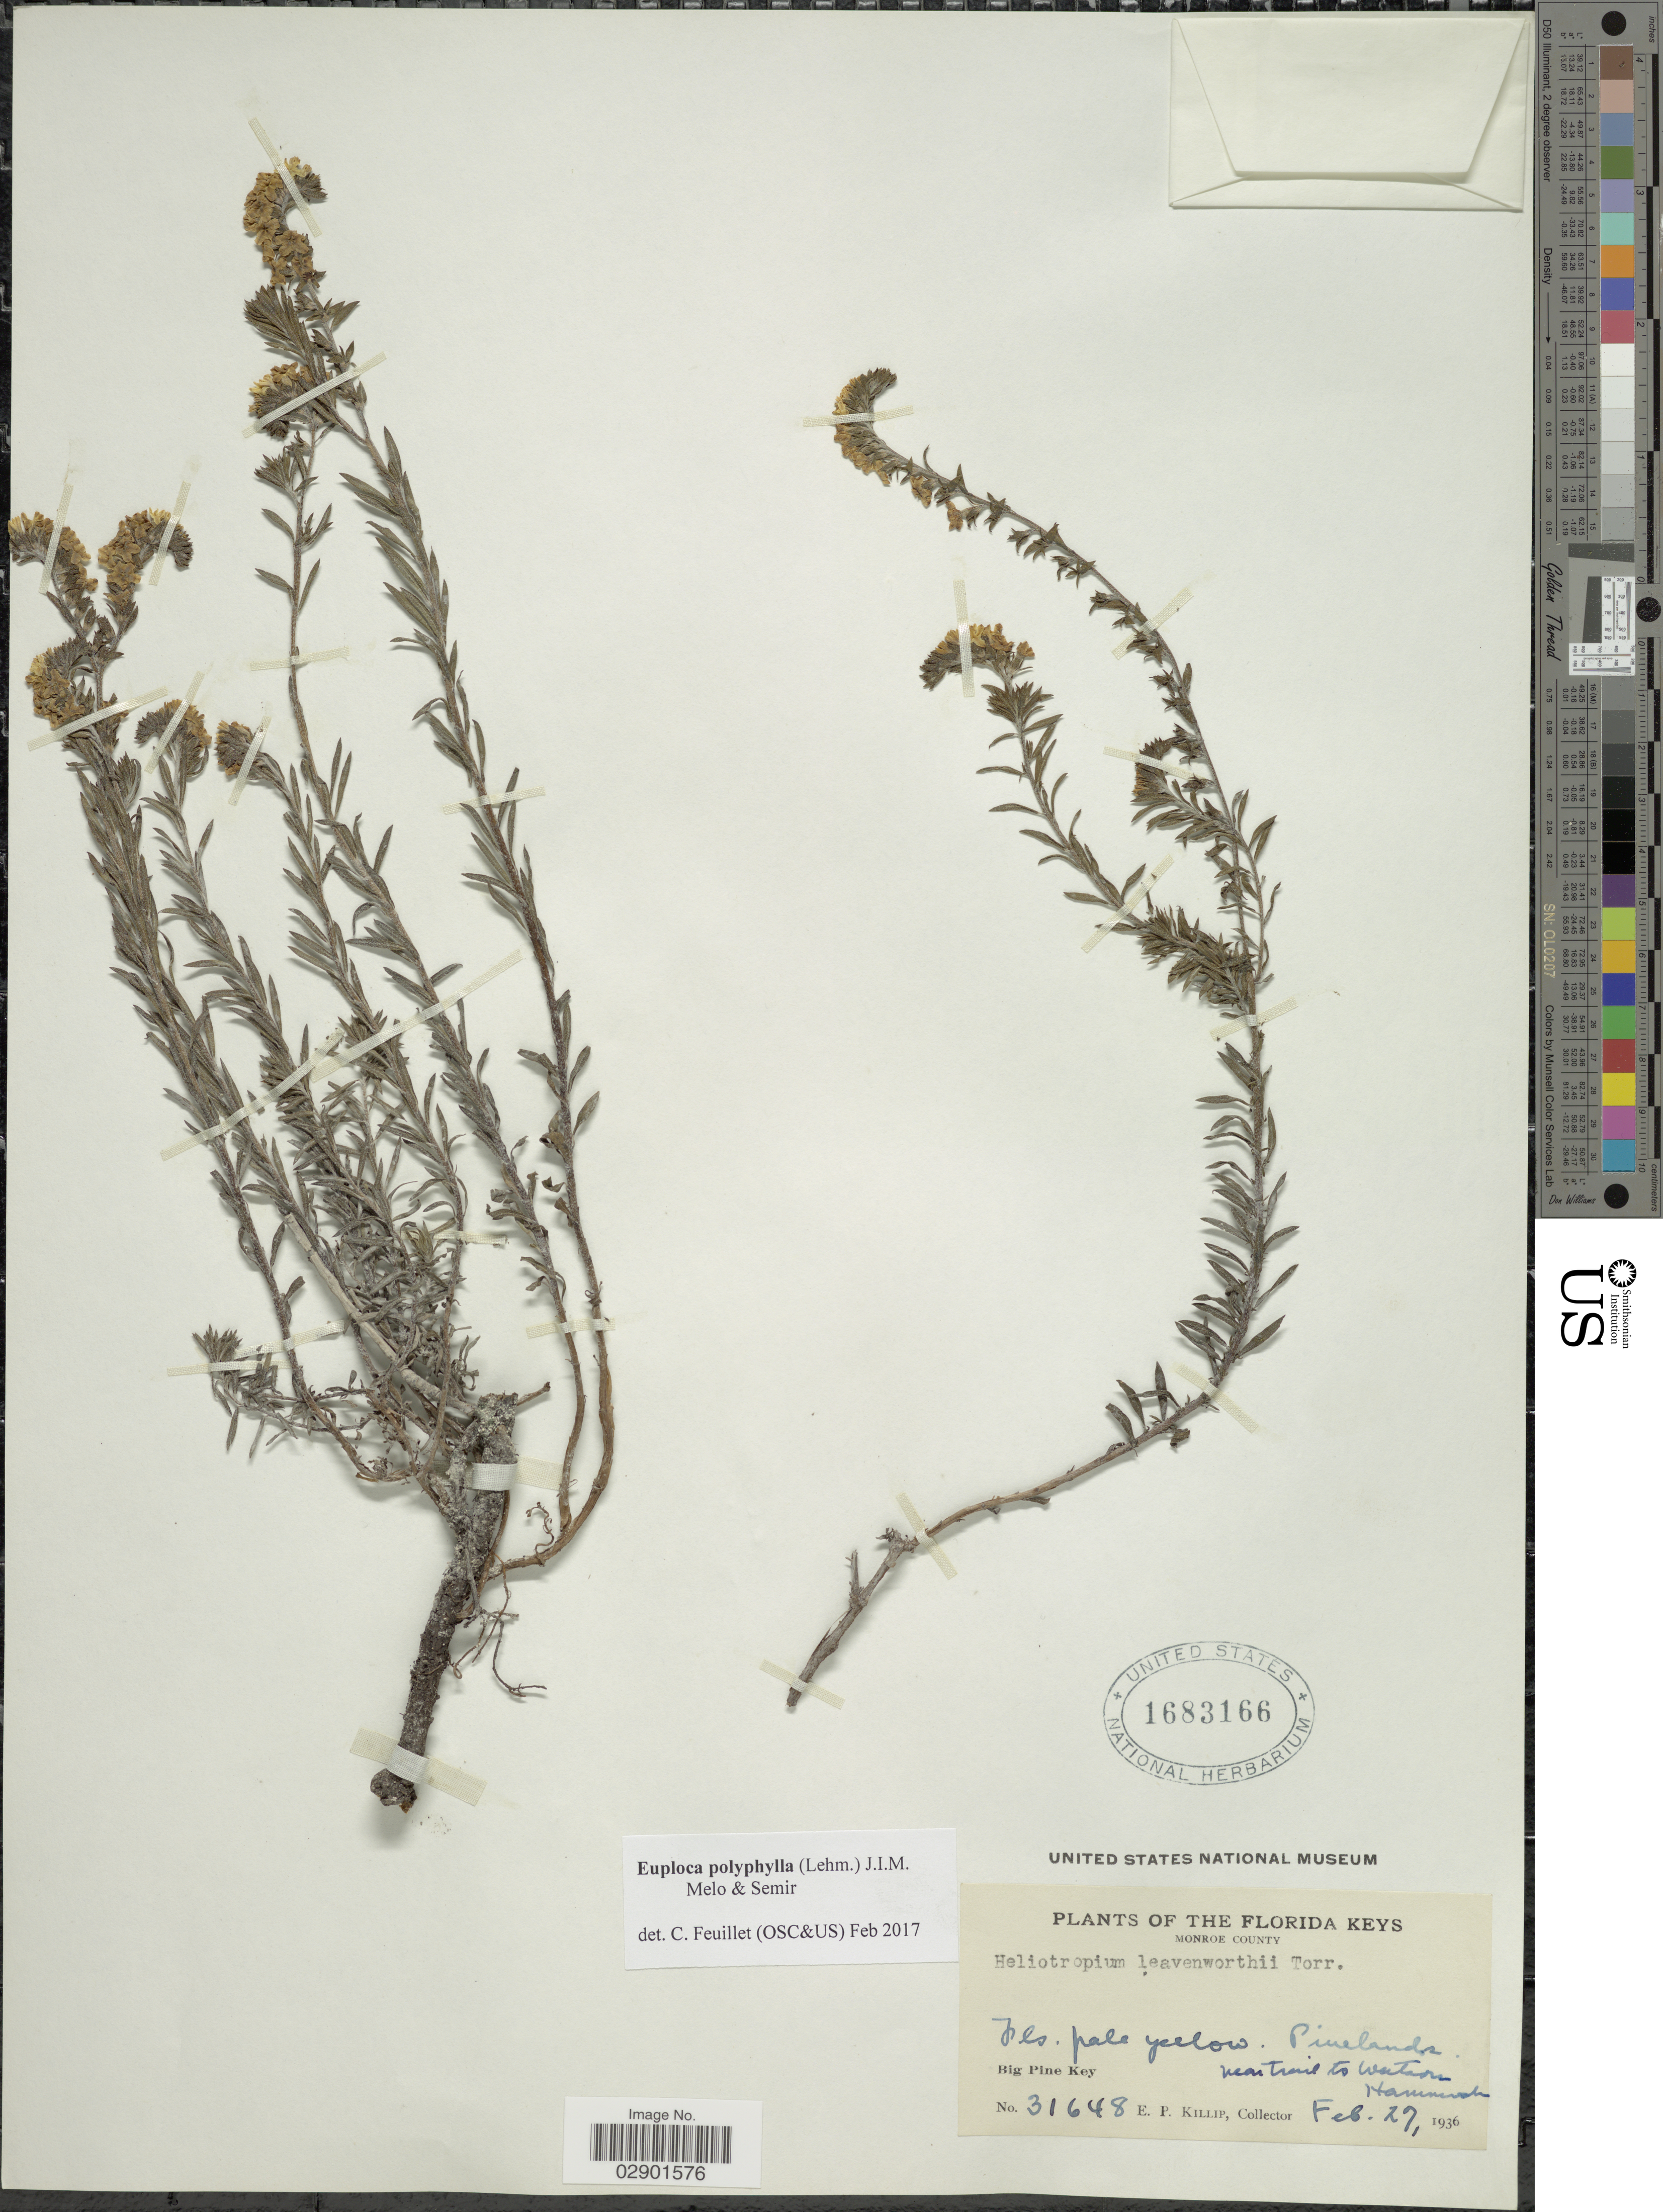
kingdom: Plantae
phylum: Tracheophyta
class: Magnoliopsida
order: Boraginales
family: Heliotropiaceae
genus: Euploca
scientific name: Euploca polyphylla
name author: (Lehm.) J.I.M. Melo & Semir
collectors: E. P. Killip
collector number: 31648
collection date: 1936-02-27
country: United States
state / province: Florida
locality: The Florida Keys. Monroe County. Pinelands near trail to western Hammock. Big Pine Key.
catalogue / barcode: US 1683166